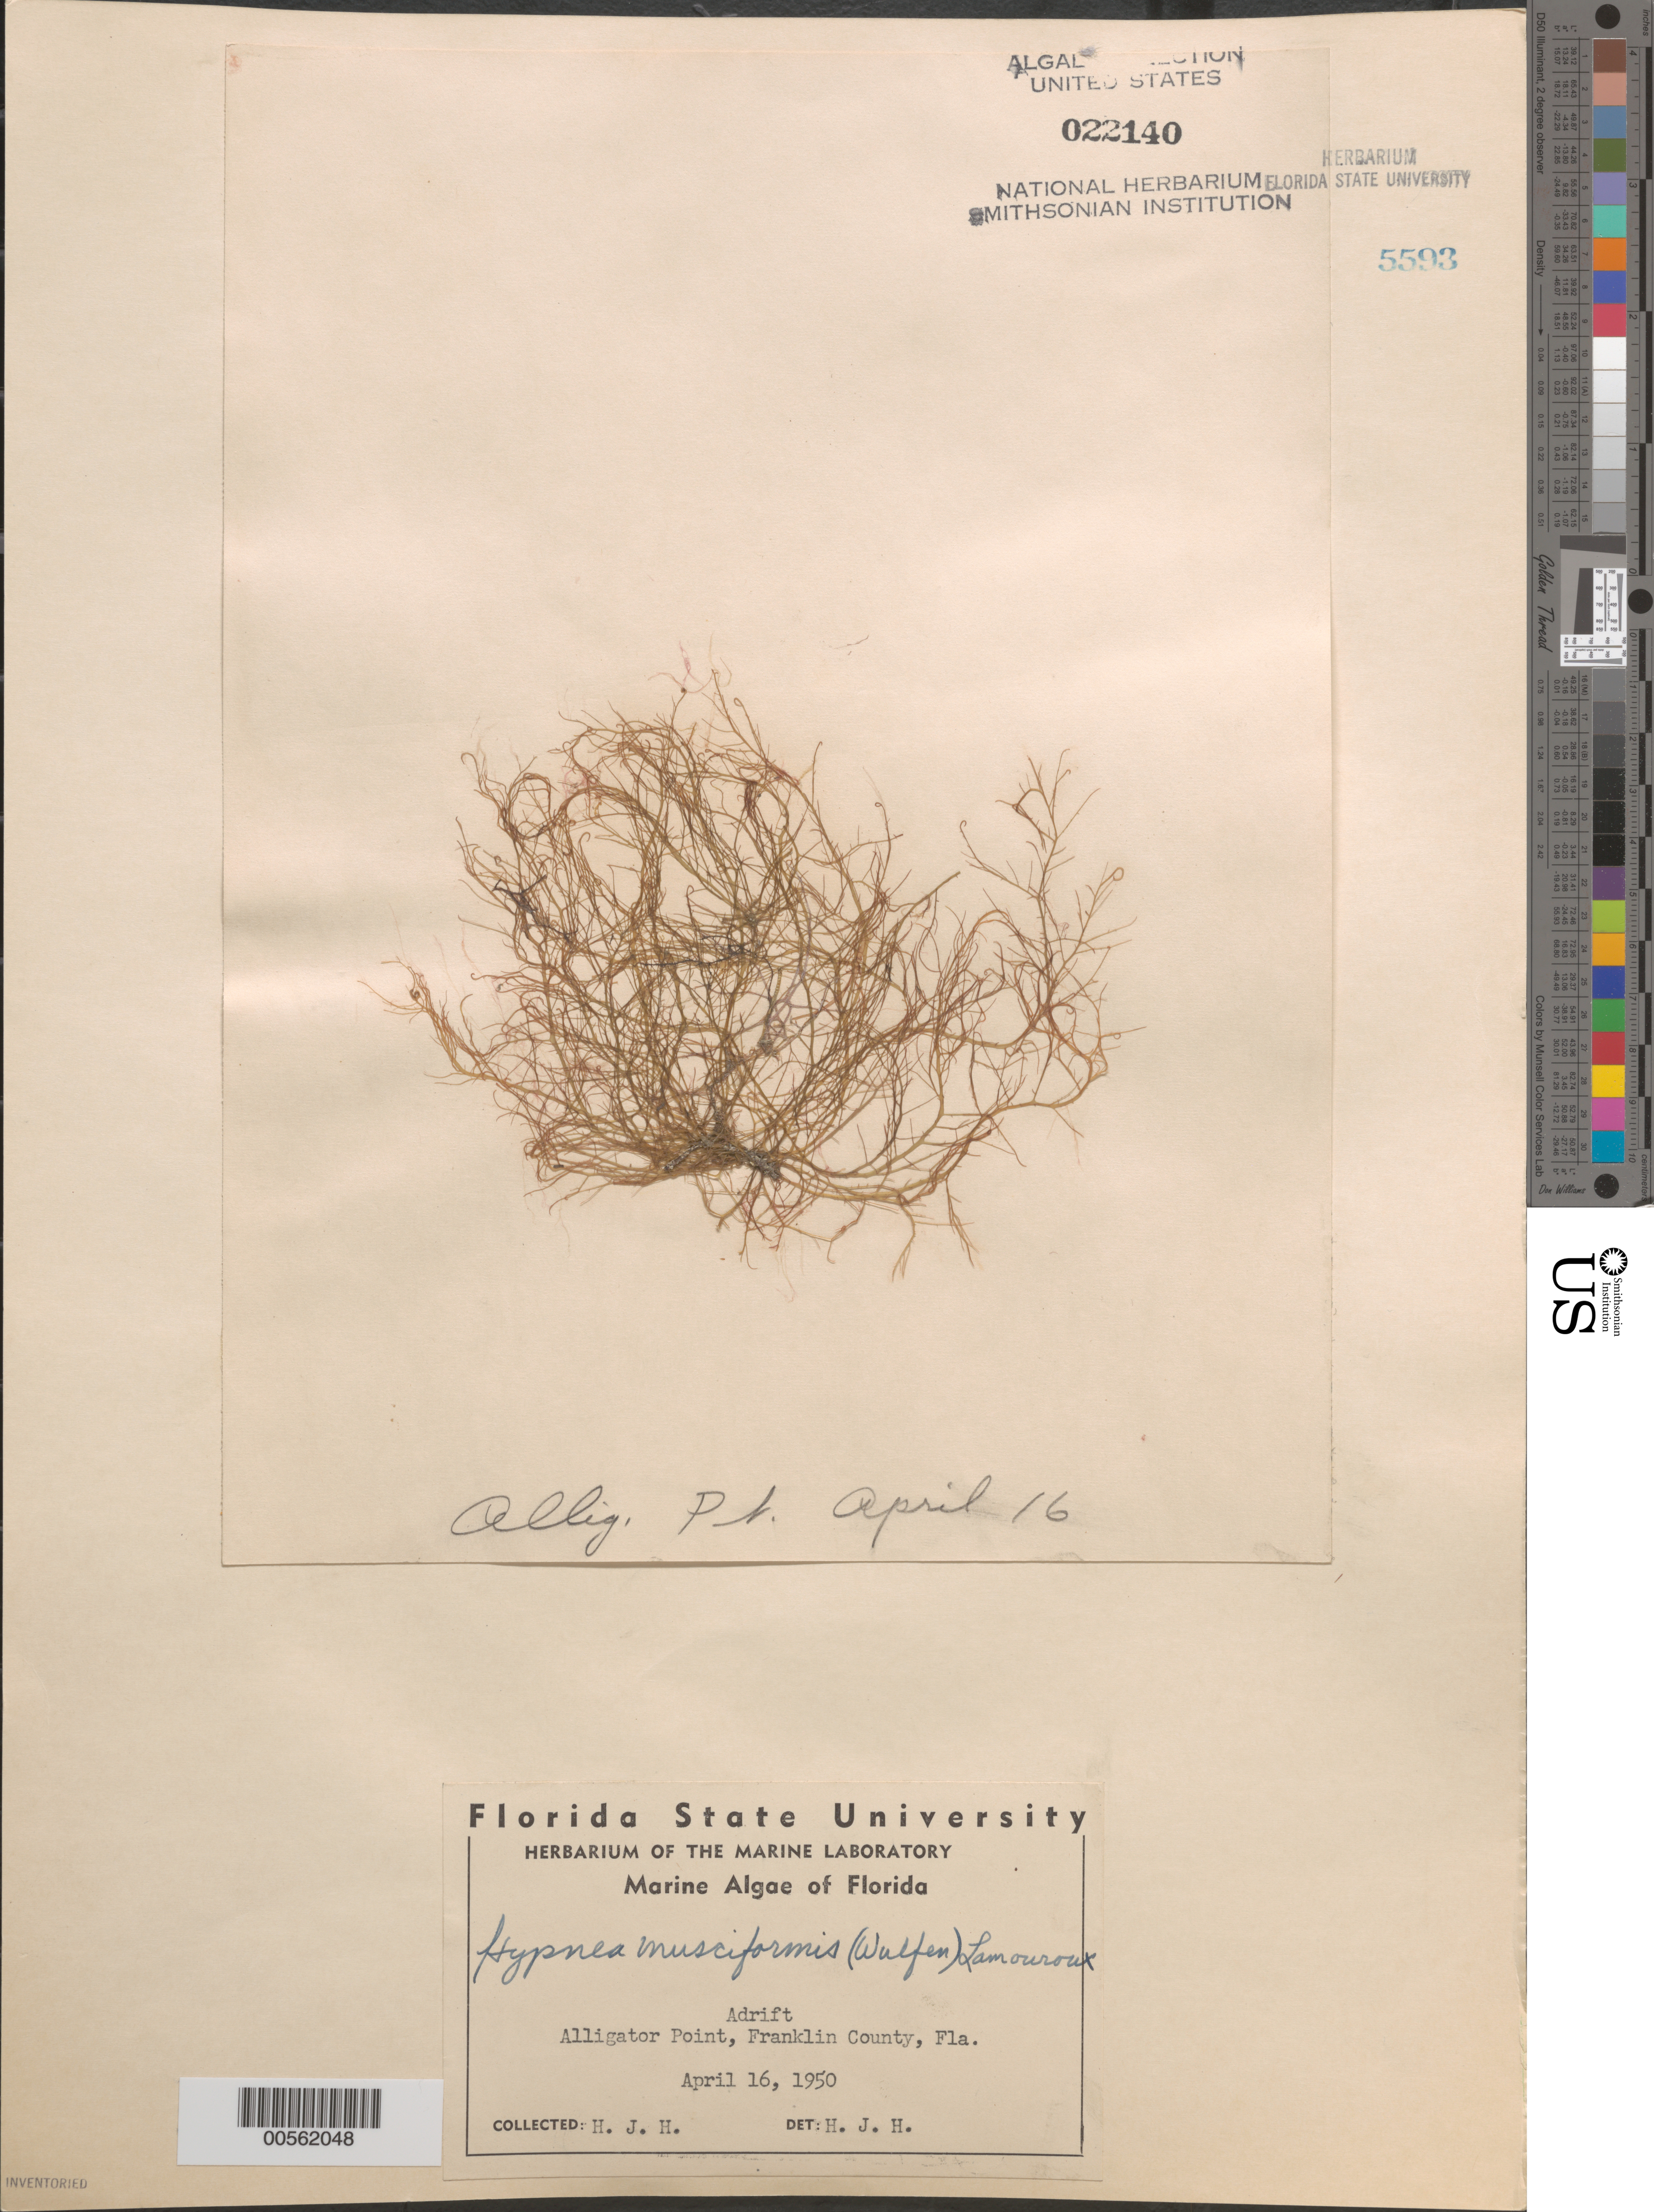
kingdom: Plantae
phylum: Rhodophyta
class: Florideophyceae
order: Gigartinales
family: Cystocloniaceae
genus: Hypnea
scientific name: Hypnea musciformis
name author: (Wulfen) J.V.Lamouroux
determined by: Humm, Harold J.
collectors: H. J. Humm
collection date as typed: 16 Apr 1950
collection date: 1950-04-16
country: United States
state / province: Florida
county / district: Franklin County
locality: Alligator Point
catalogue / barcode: US 22140